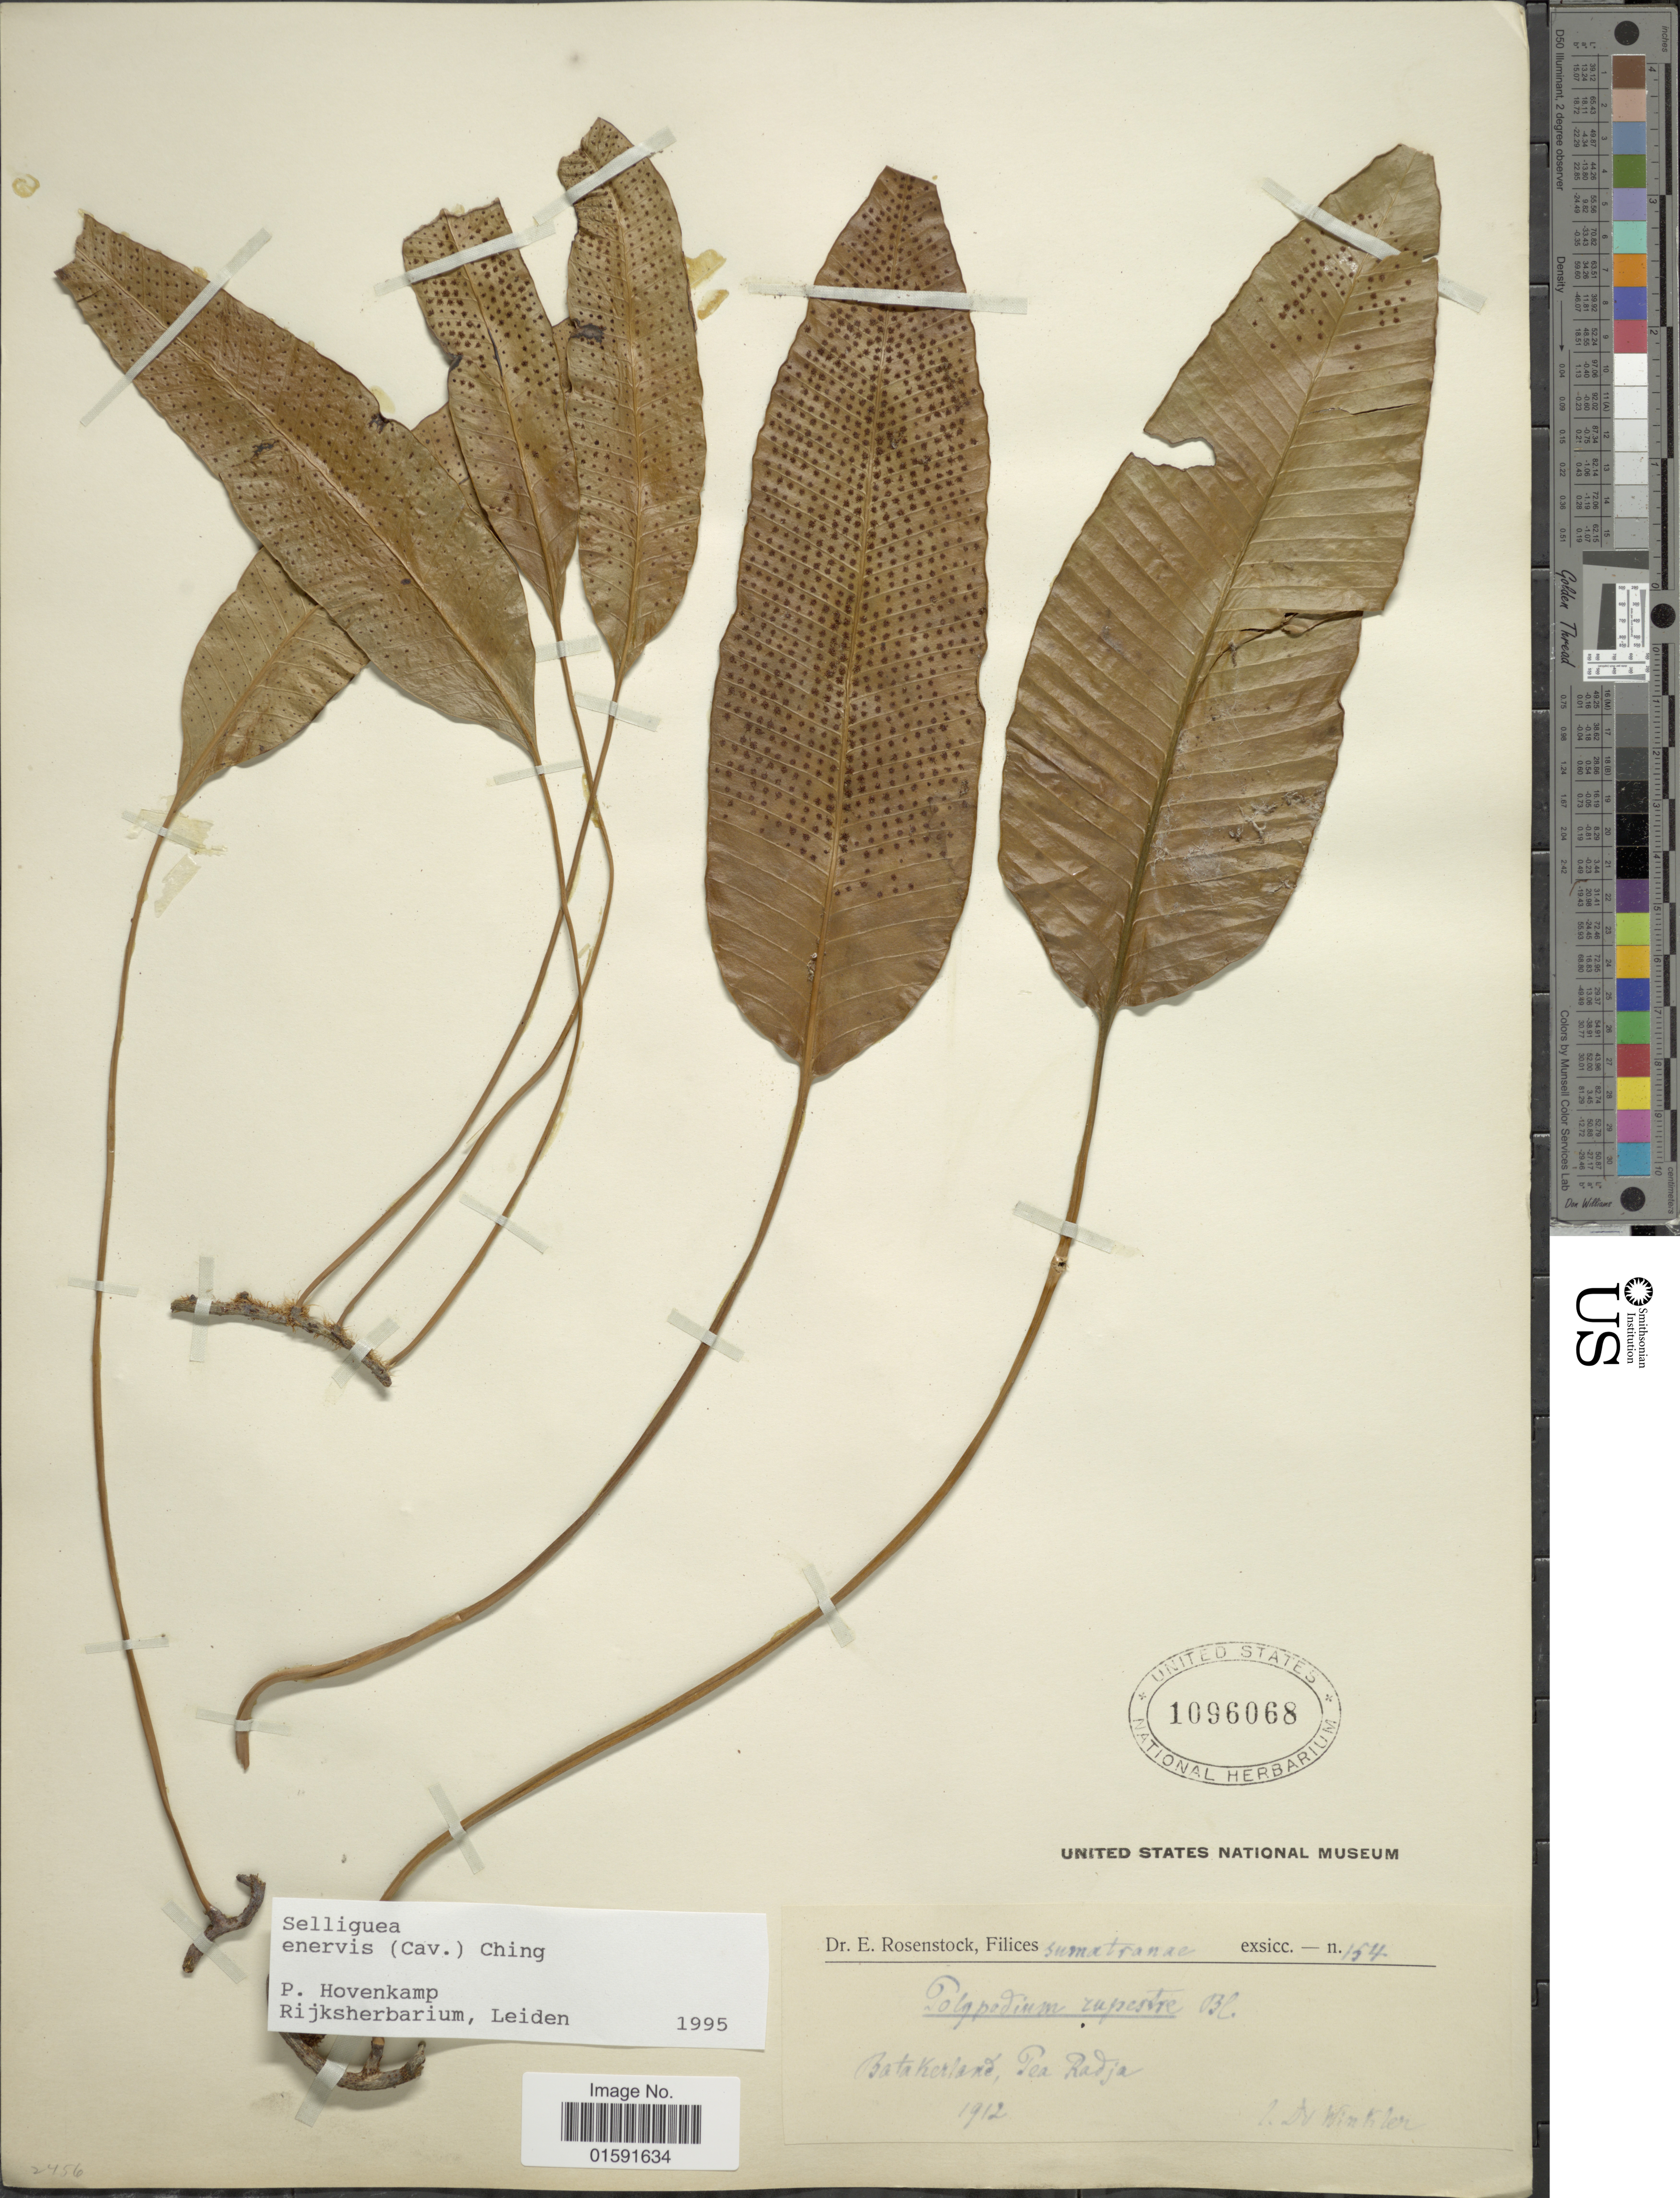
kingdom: Plantae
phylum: Tracheophyta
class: Polypodiopsida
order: Polypodiales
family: Polypodiaceae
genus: Selliguea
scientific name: Selliguea enervis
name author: (Cav.) Ching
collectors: -. Winkler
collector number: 154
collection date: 1912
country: Indonesia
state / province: Sumatra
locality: Batakerland, Pea Radja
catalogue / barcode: US 1096068